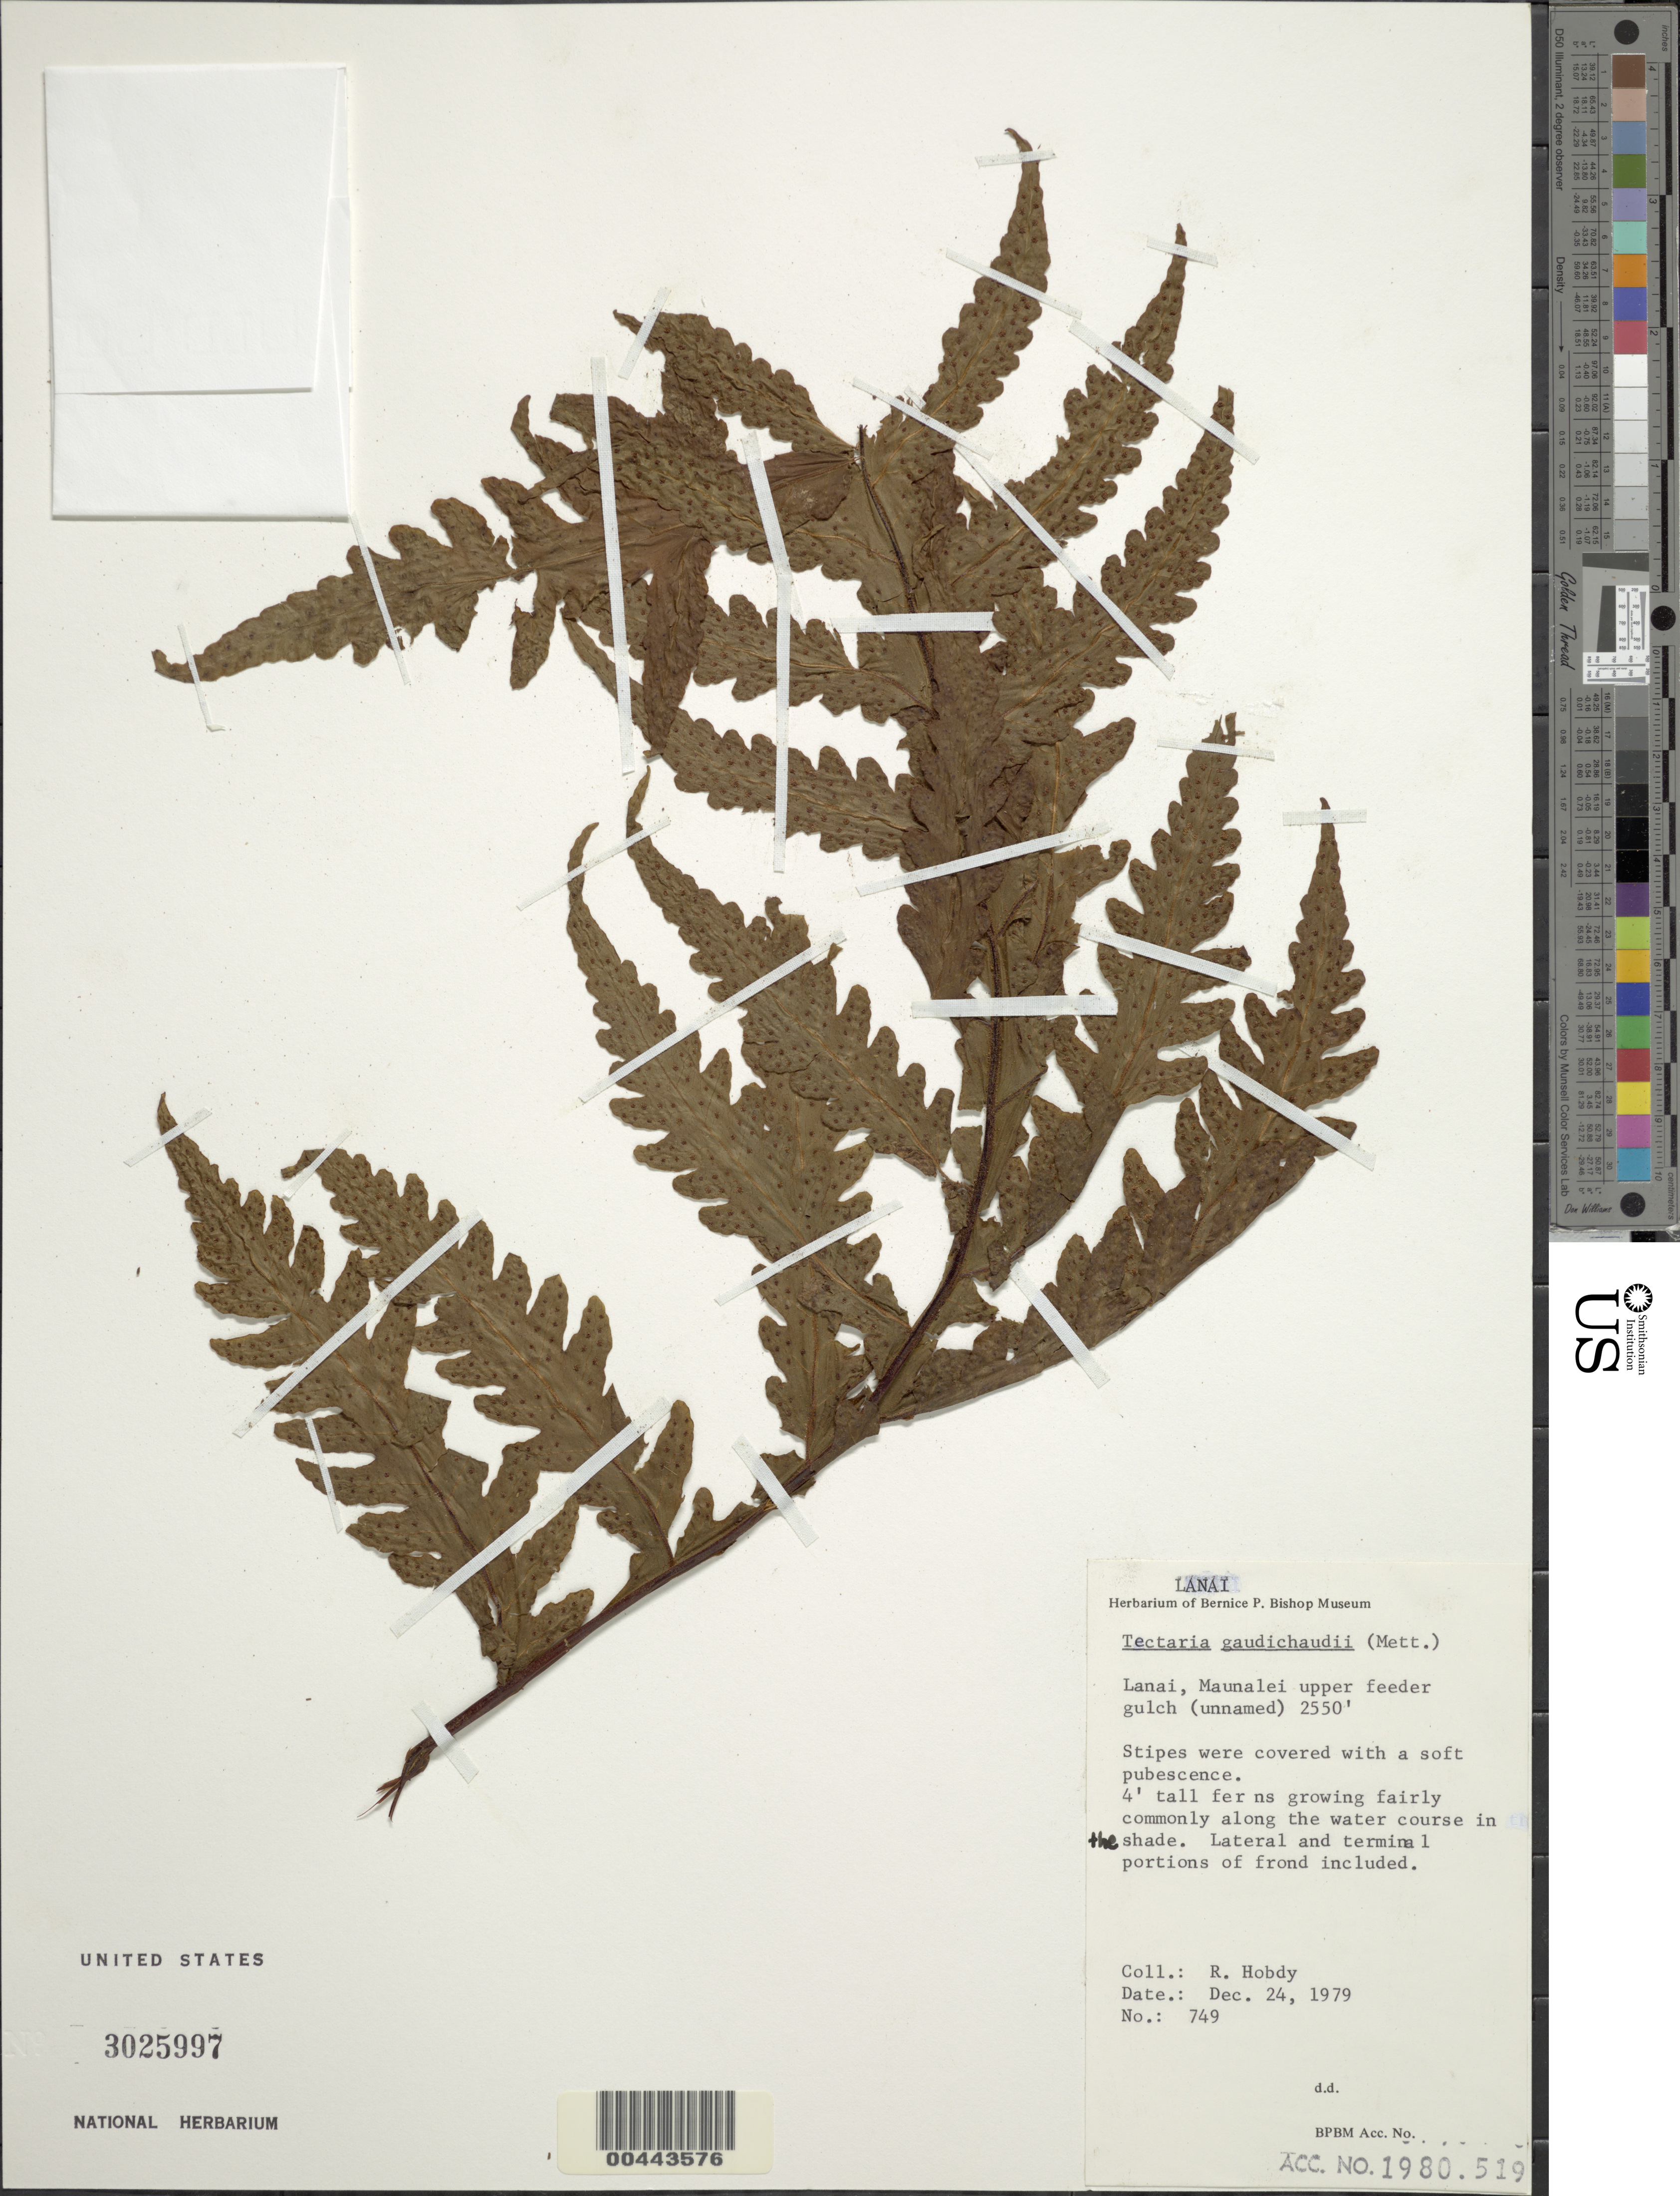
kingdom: Plantae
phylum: Tracheophyta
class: Polypodiopsida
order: Polypodiales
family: Tectariaceae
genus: Tectaria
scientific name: Tectaria gaudichaudii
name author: (Mett.) Maxon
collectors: R. Hobdy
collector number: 749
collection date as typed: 24 Dec 1979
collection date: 1979-12-24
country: United States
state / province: Hawaii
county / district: Maui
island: Lana'i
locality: Maunalei upper feeder gulch (unnamed)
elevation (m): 777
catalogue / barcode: US 3025997